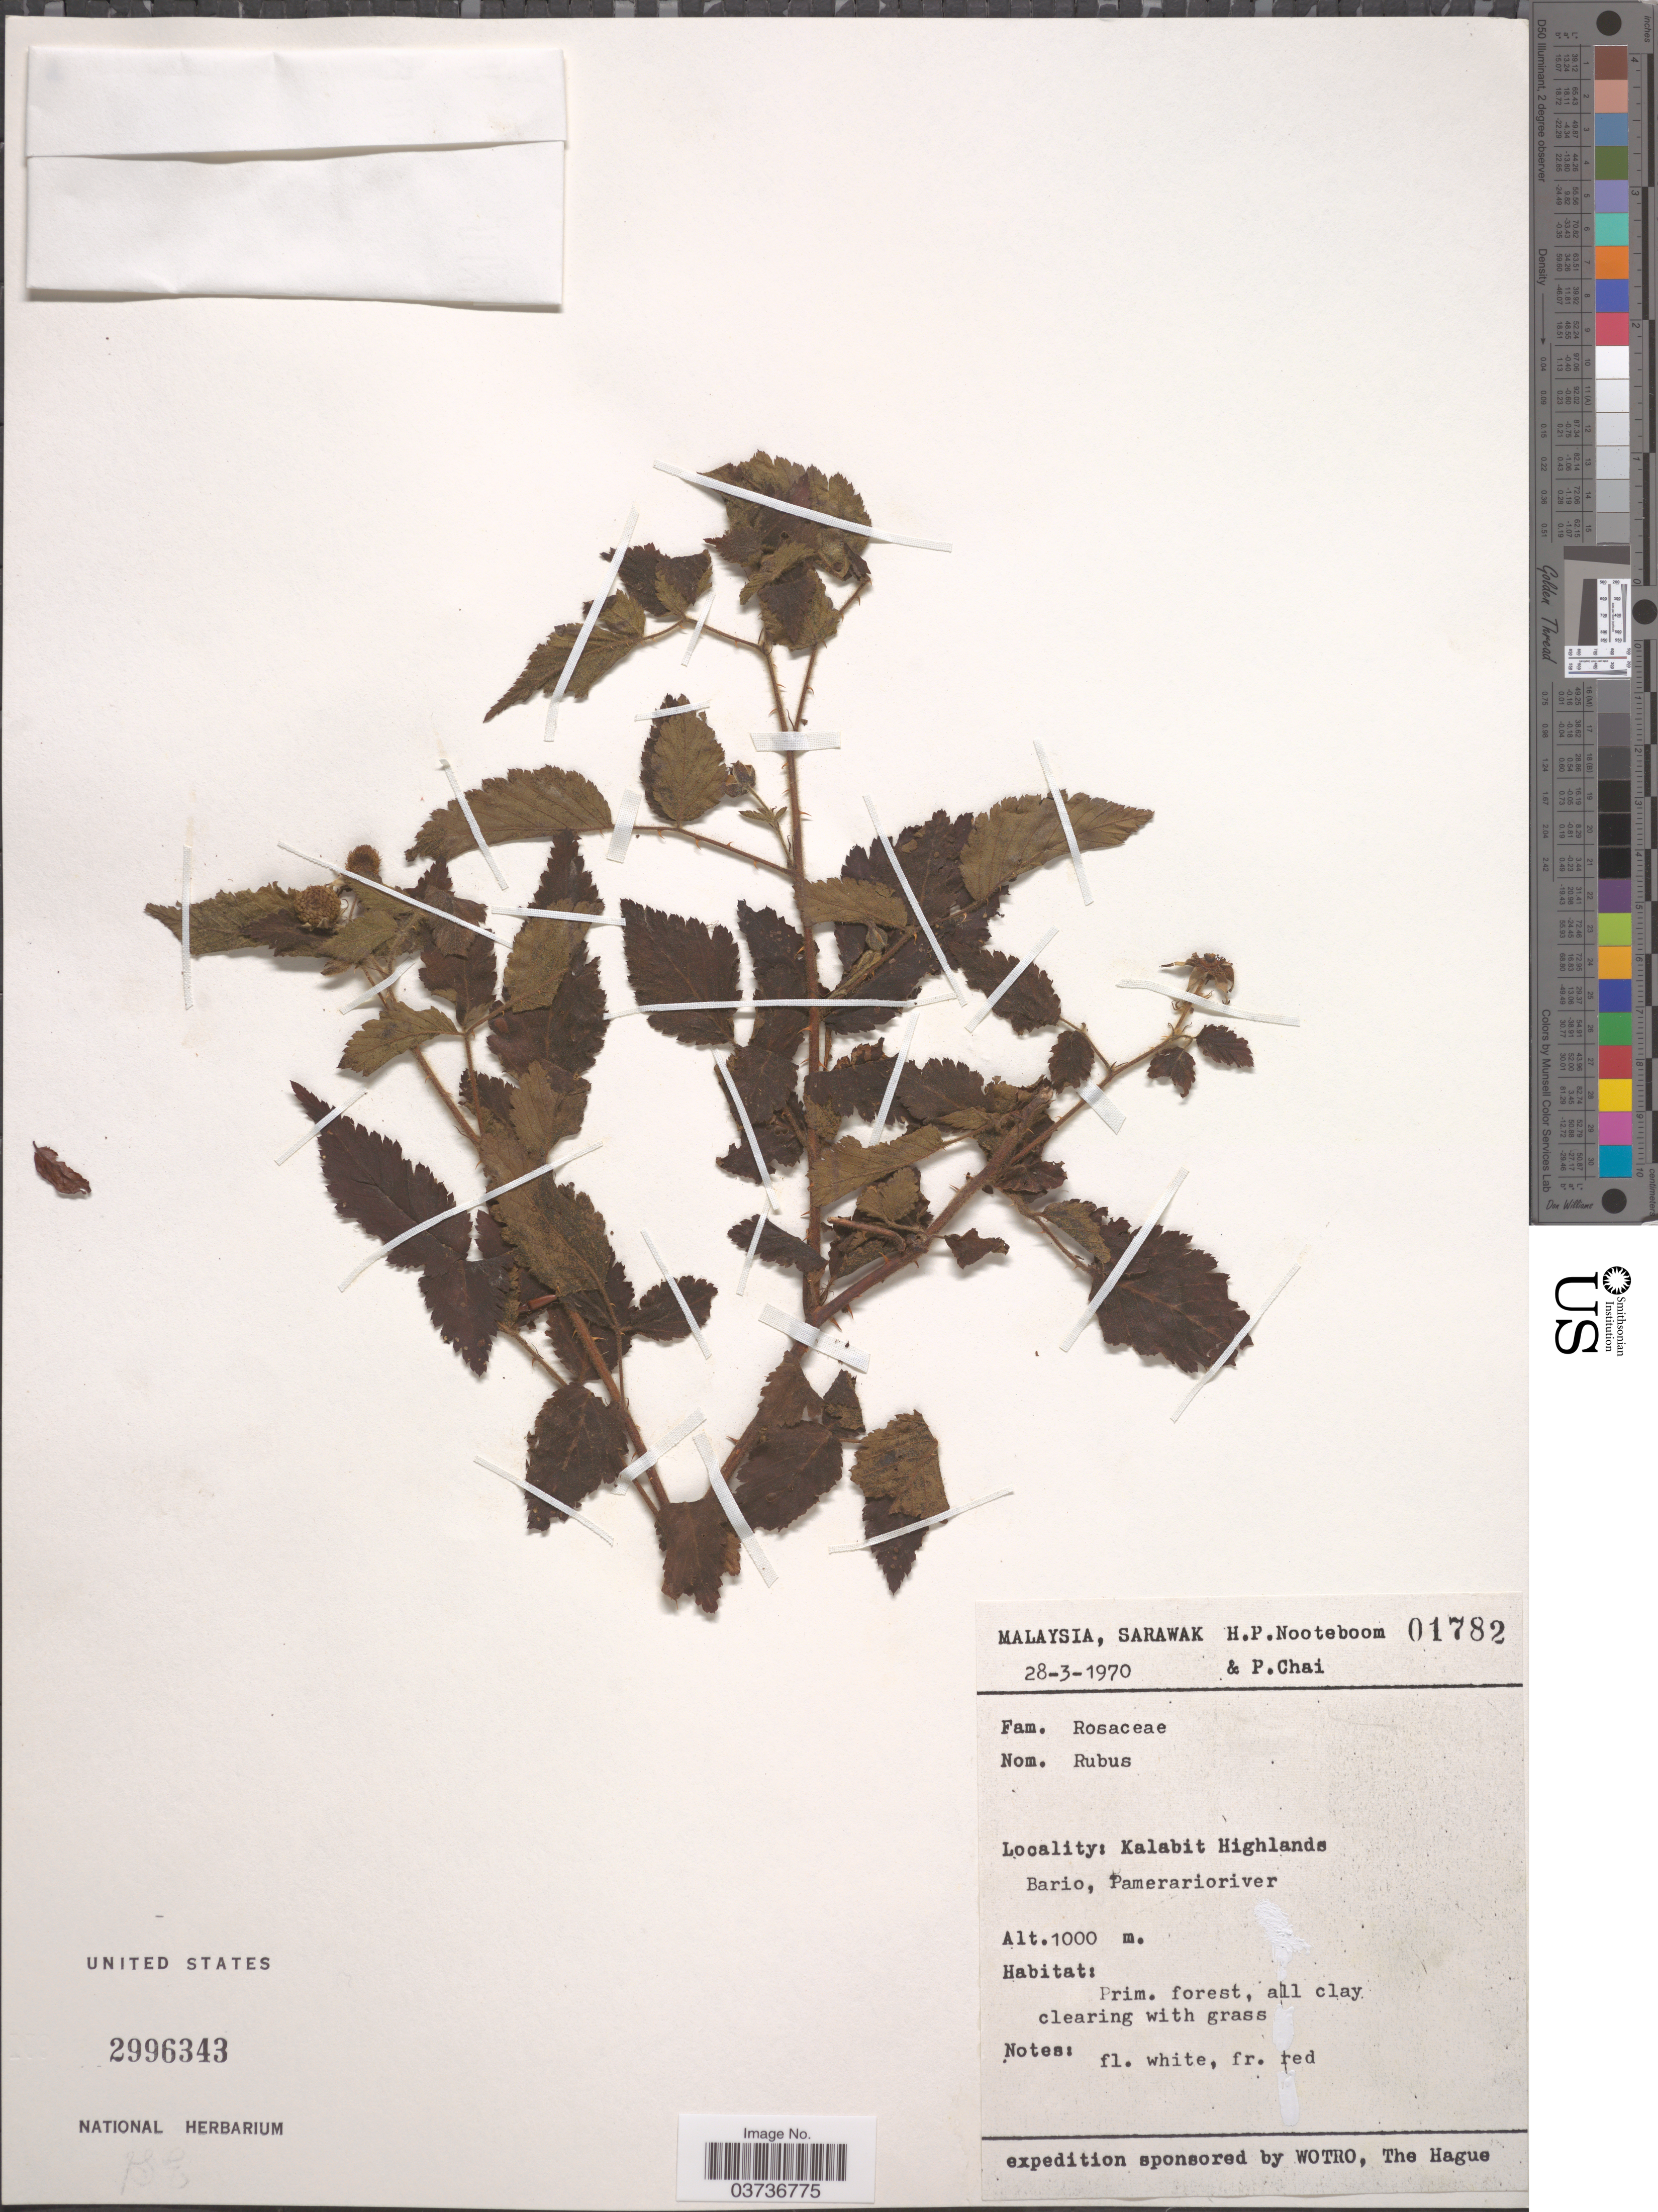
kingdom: Plantae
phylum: Tracheophyta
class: Magnoliopsida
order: Rosales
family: Rosaceae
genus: Rubus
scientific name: Rubus sp.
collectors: H. P. Nooteboom & P. Chai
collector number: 01782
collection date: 1970-03-28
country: Malaysia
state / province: Sarawak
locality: Kalabit Highlands. Bario, Pamerarioriver.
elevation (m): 1000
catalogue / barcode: US 2996343